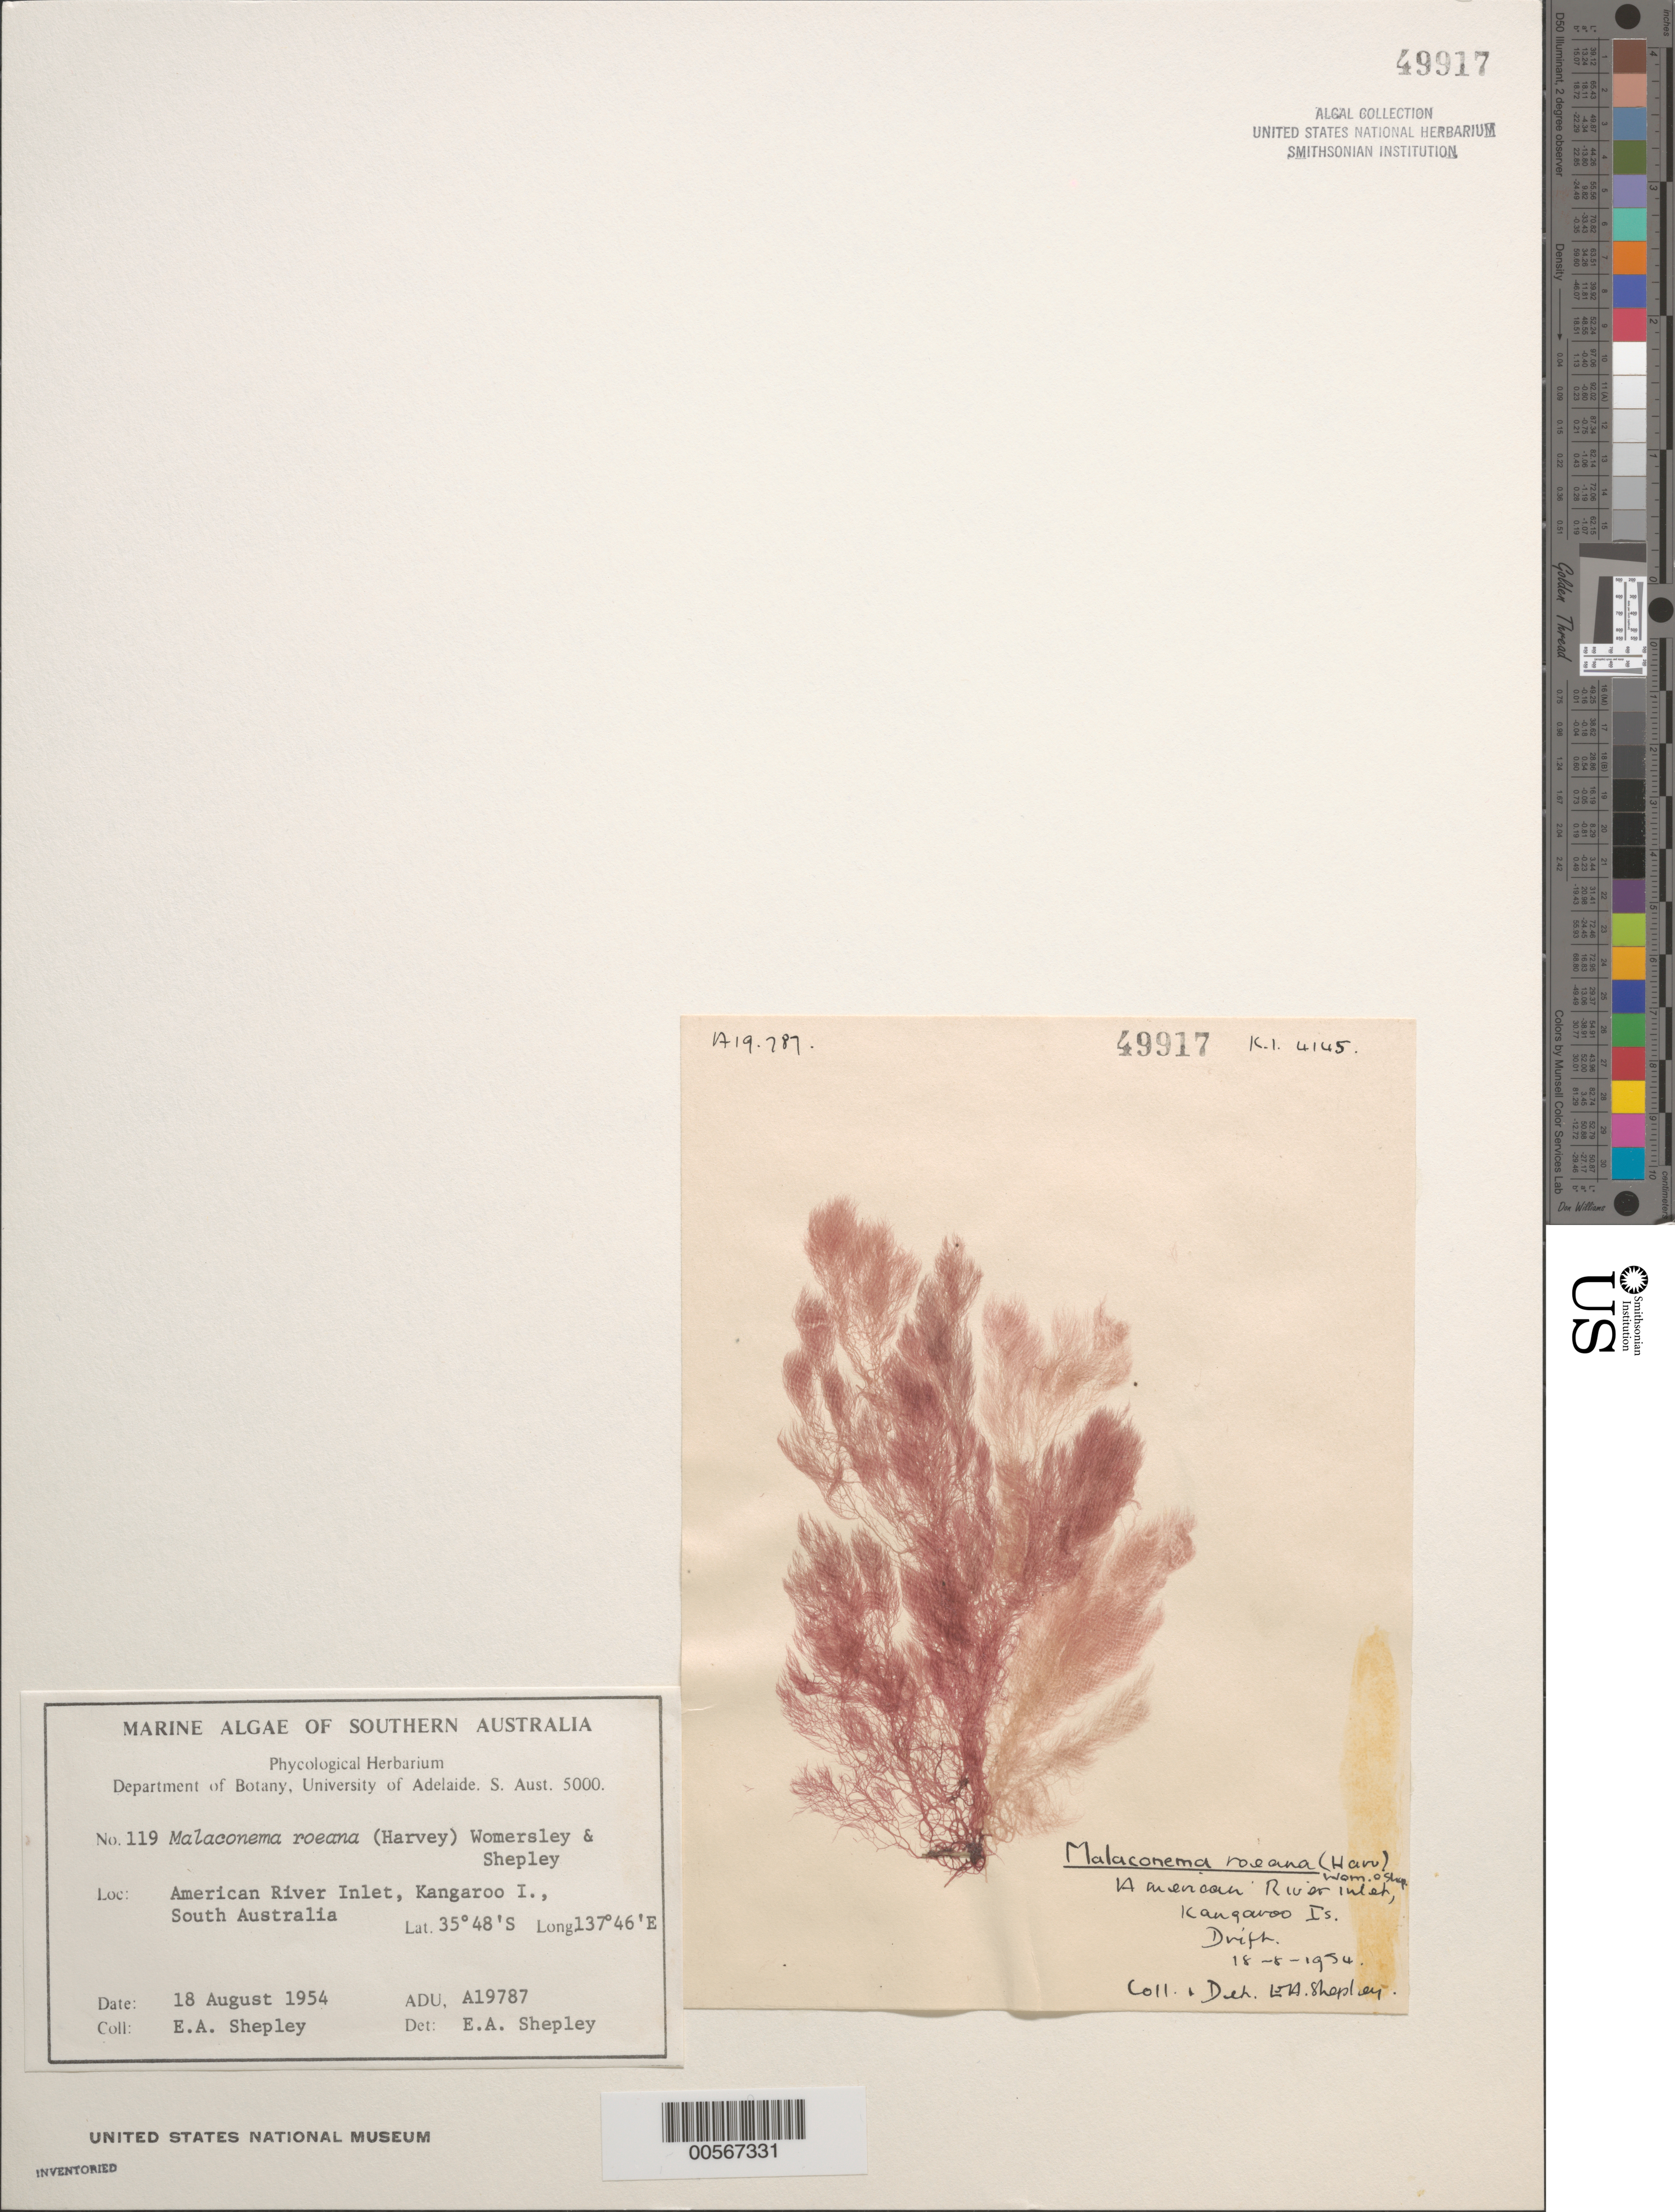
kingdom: Plantae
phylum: Rhodophyta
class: Florideophyceae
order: Ceramiales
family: Sarcomeniaceae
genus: Malaconema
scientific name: Malaconema roeanum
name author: (Harv.) Womersley & Shepley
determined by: Shepley, E. A.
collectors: E. Shepley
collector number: ADU A19787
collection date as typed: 18 Aug 1954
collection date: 1954-08-18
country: Australia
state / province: South Australia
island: Kangaroo Island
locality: American River Inlet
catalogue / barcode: US 49917